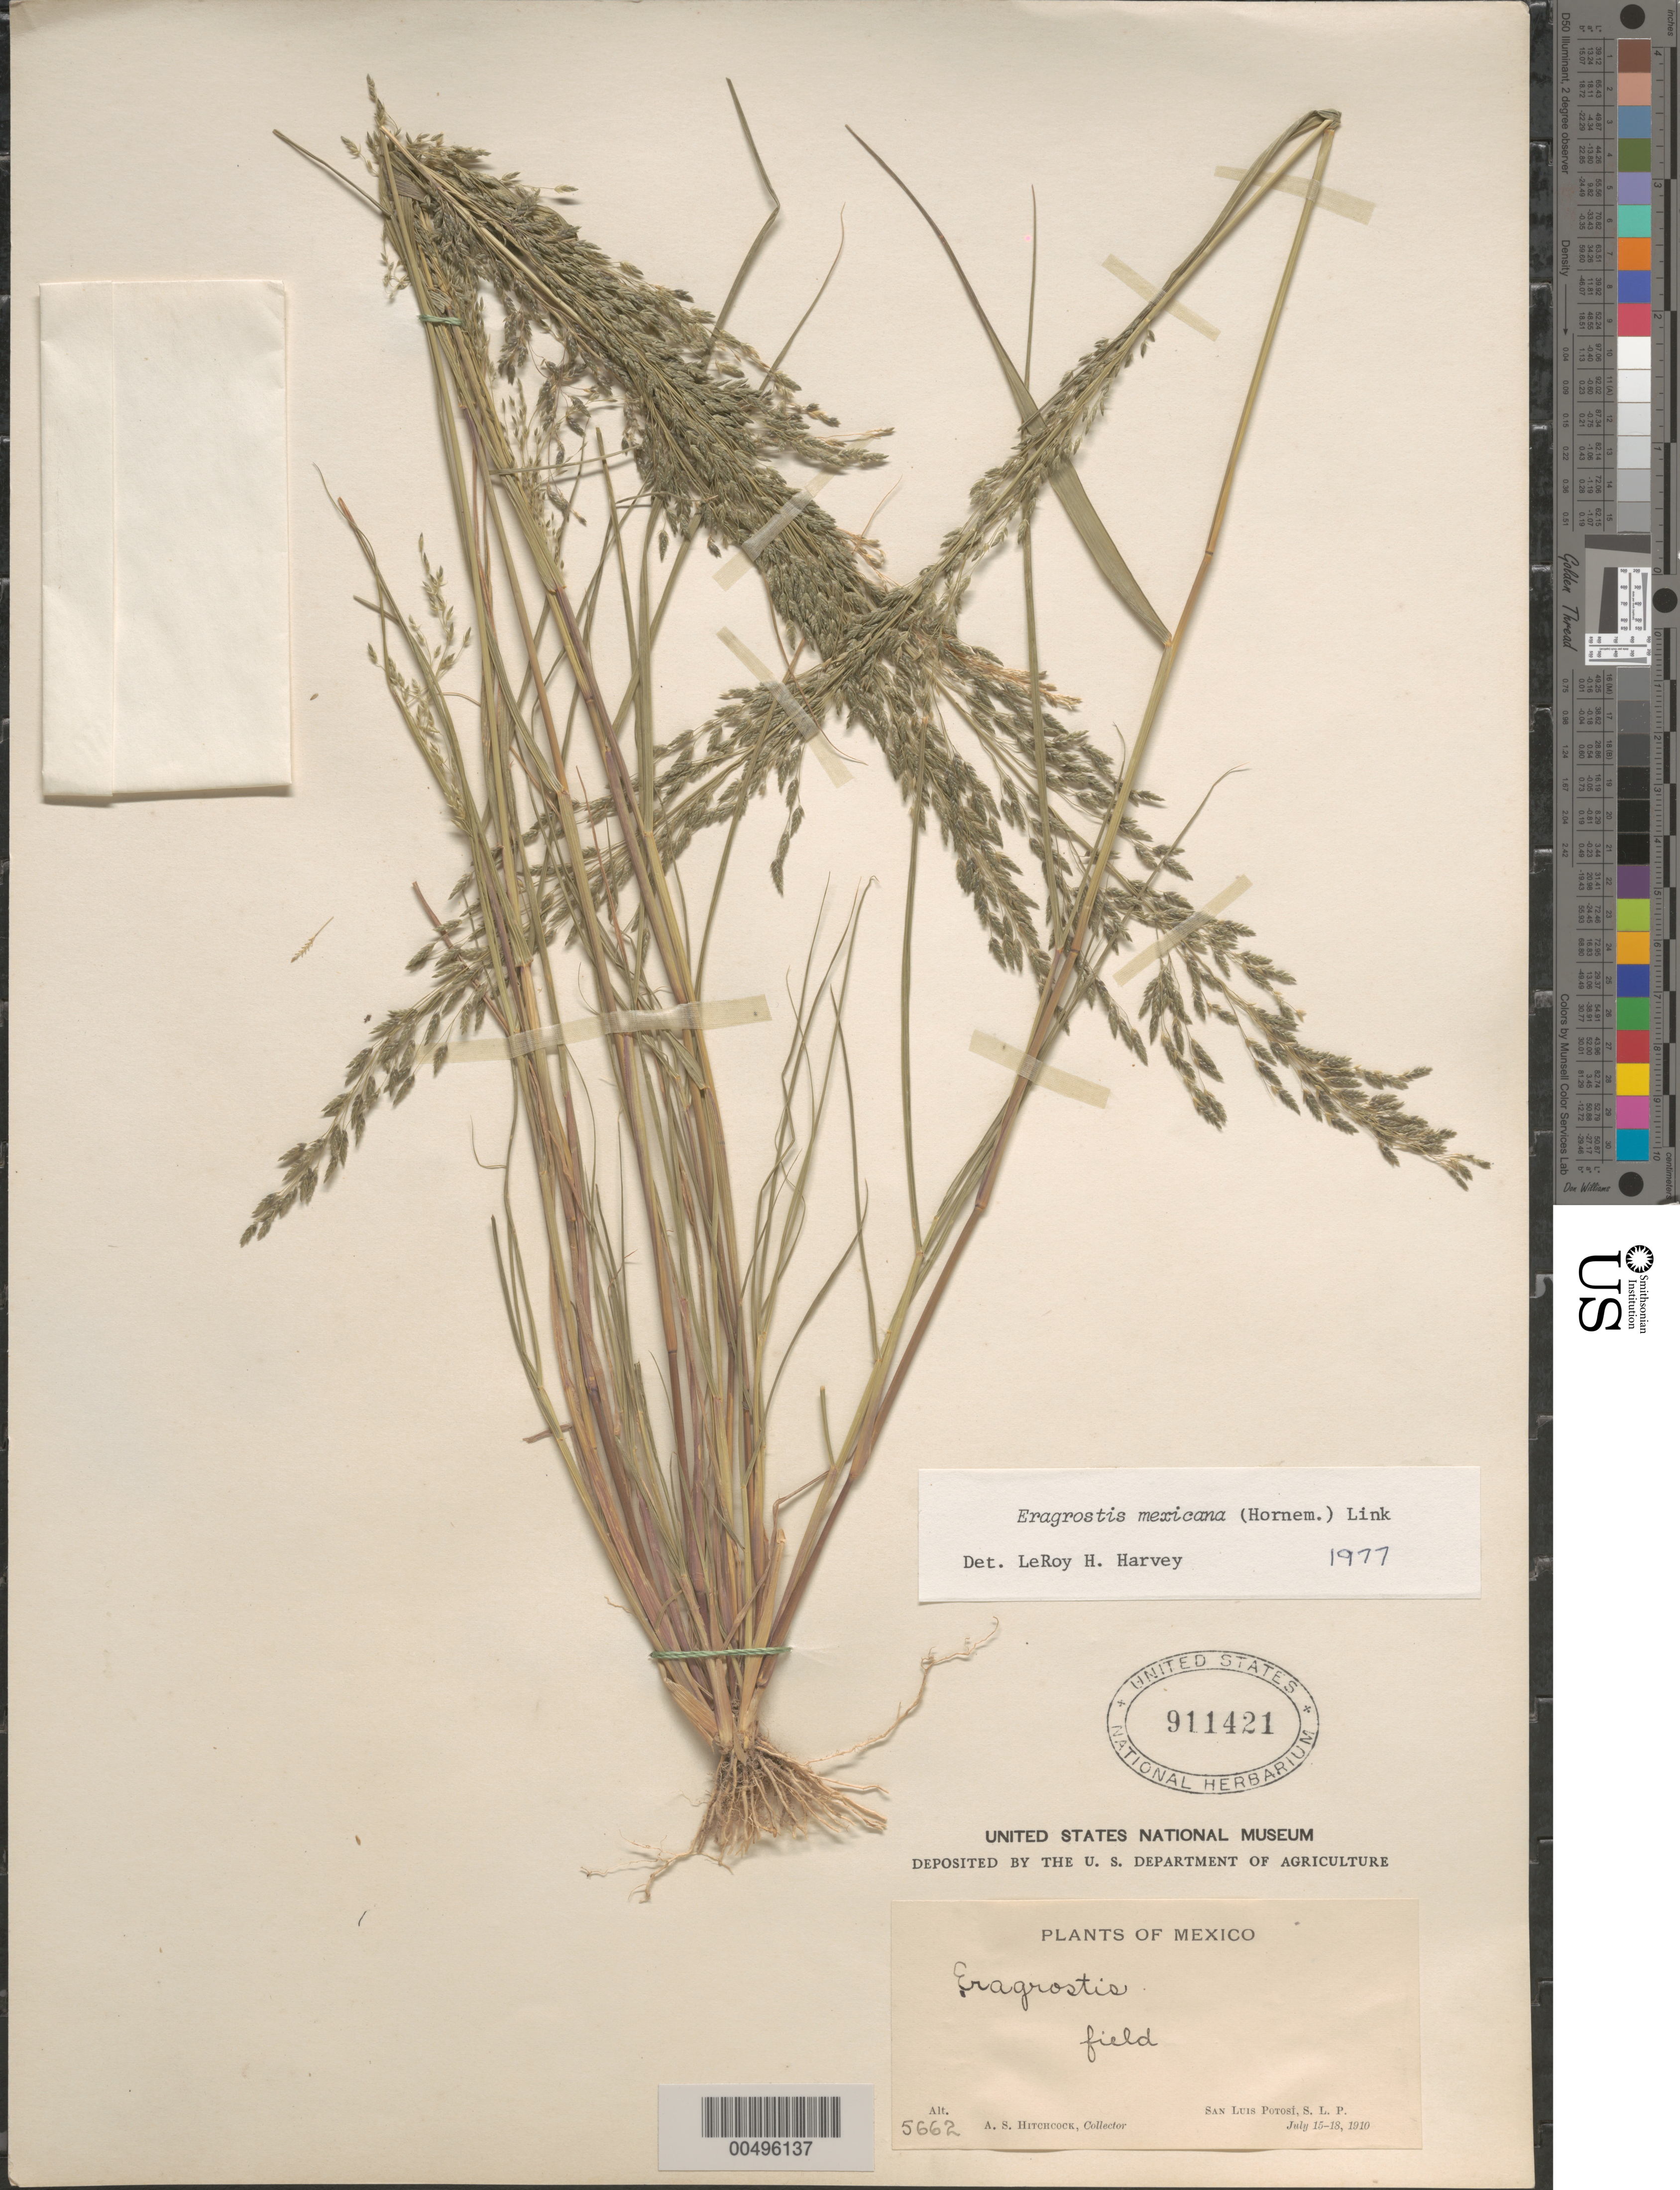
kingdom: Plantae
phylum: Tracheophyta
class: Liliopsida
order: Poales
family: Poaceae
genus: Eragrostis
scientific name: Eragrostis mexicana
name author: (Hornem.) Link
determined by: Harvey, L. H.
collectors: A. S. Hitchcock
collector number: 5662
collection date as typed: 15 Jul 1910 to 18 Jul 1910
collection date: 1910-07-15/1910-07-18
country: Mexico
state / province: San Luis Potosi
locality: San Luis Potosi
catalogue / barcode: US 911421